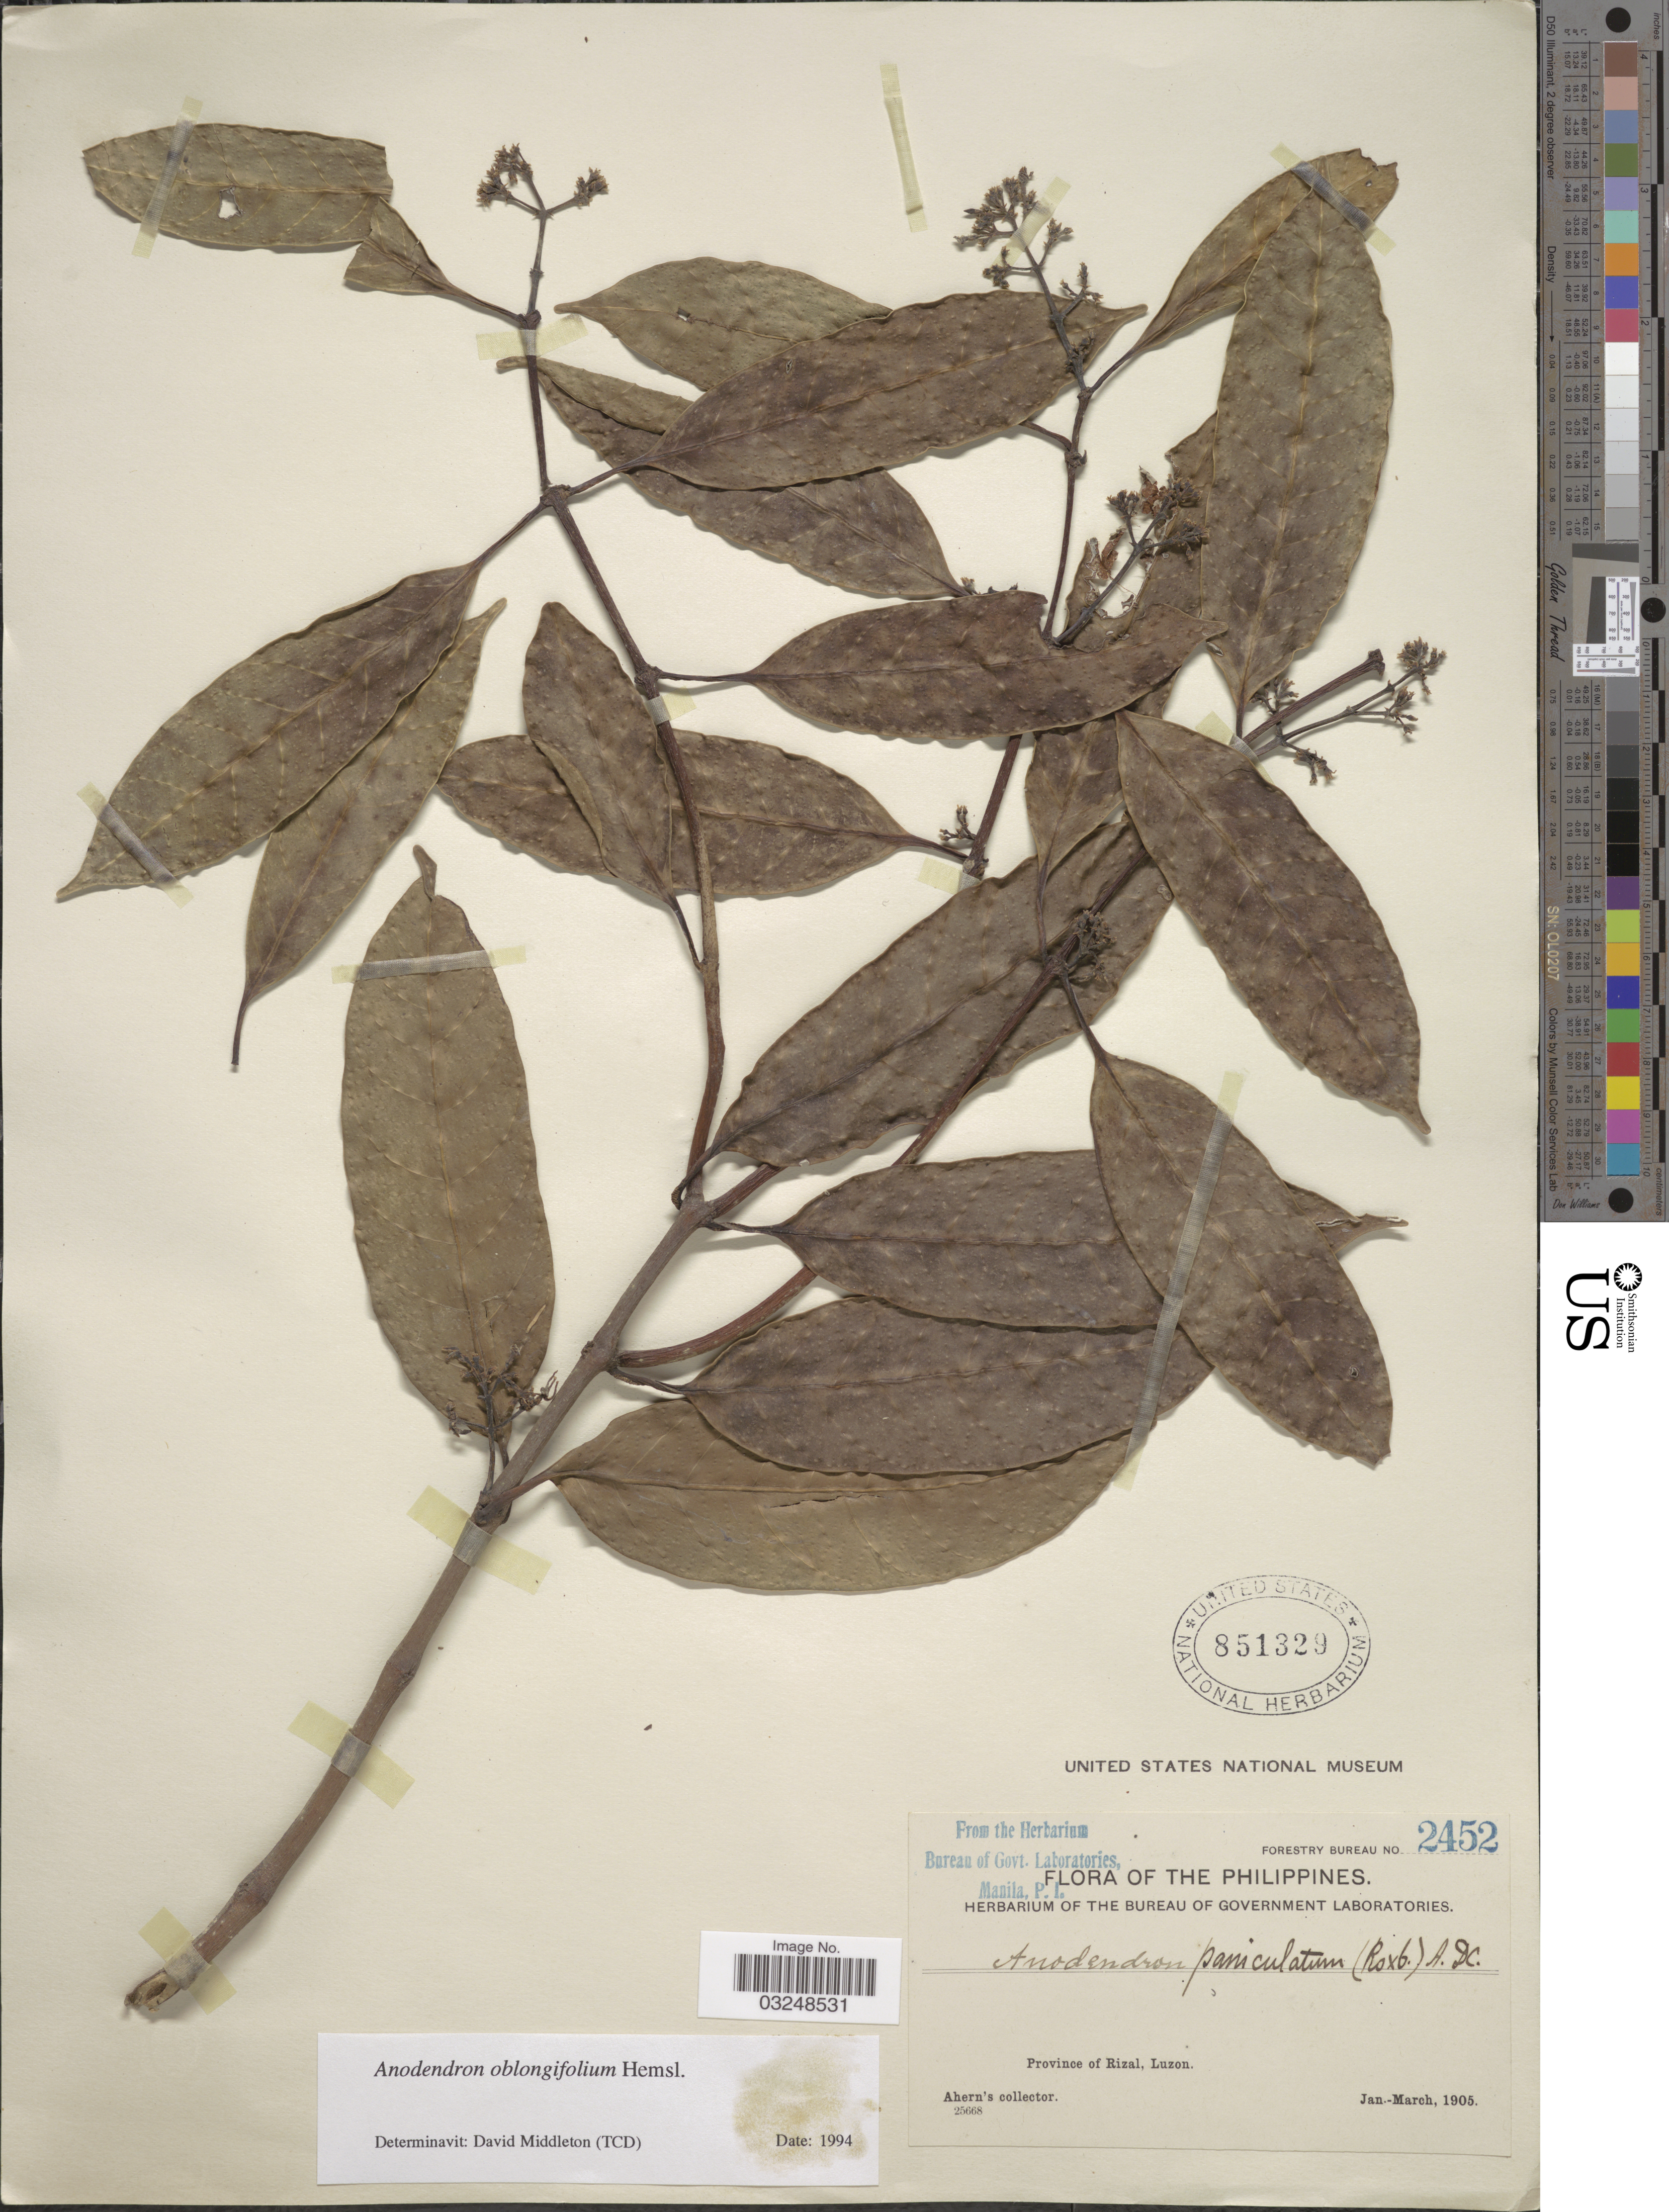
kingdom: Plantae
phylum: Tracheophyta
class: Magnoliopsida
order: Gentianales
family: Apocynaceae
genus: Anodendron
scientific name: Anodendron oblongifolium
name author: Hemsl.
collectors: Ahern's collector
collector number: Forestry Bureau 2452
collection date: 1905-01/1905-03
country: Philippines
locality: Province of Rizal, Luzon.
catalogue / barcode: US 851329